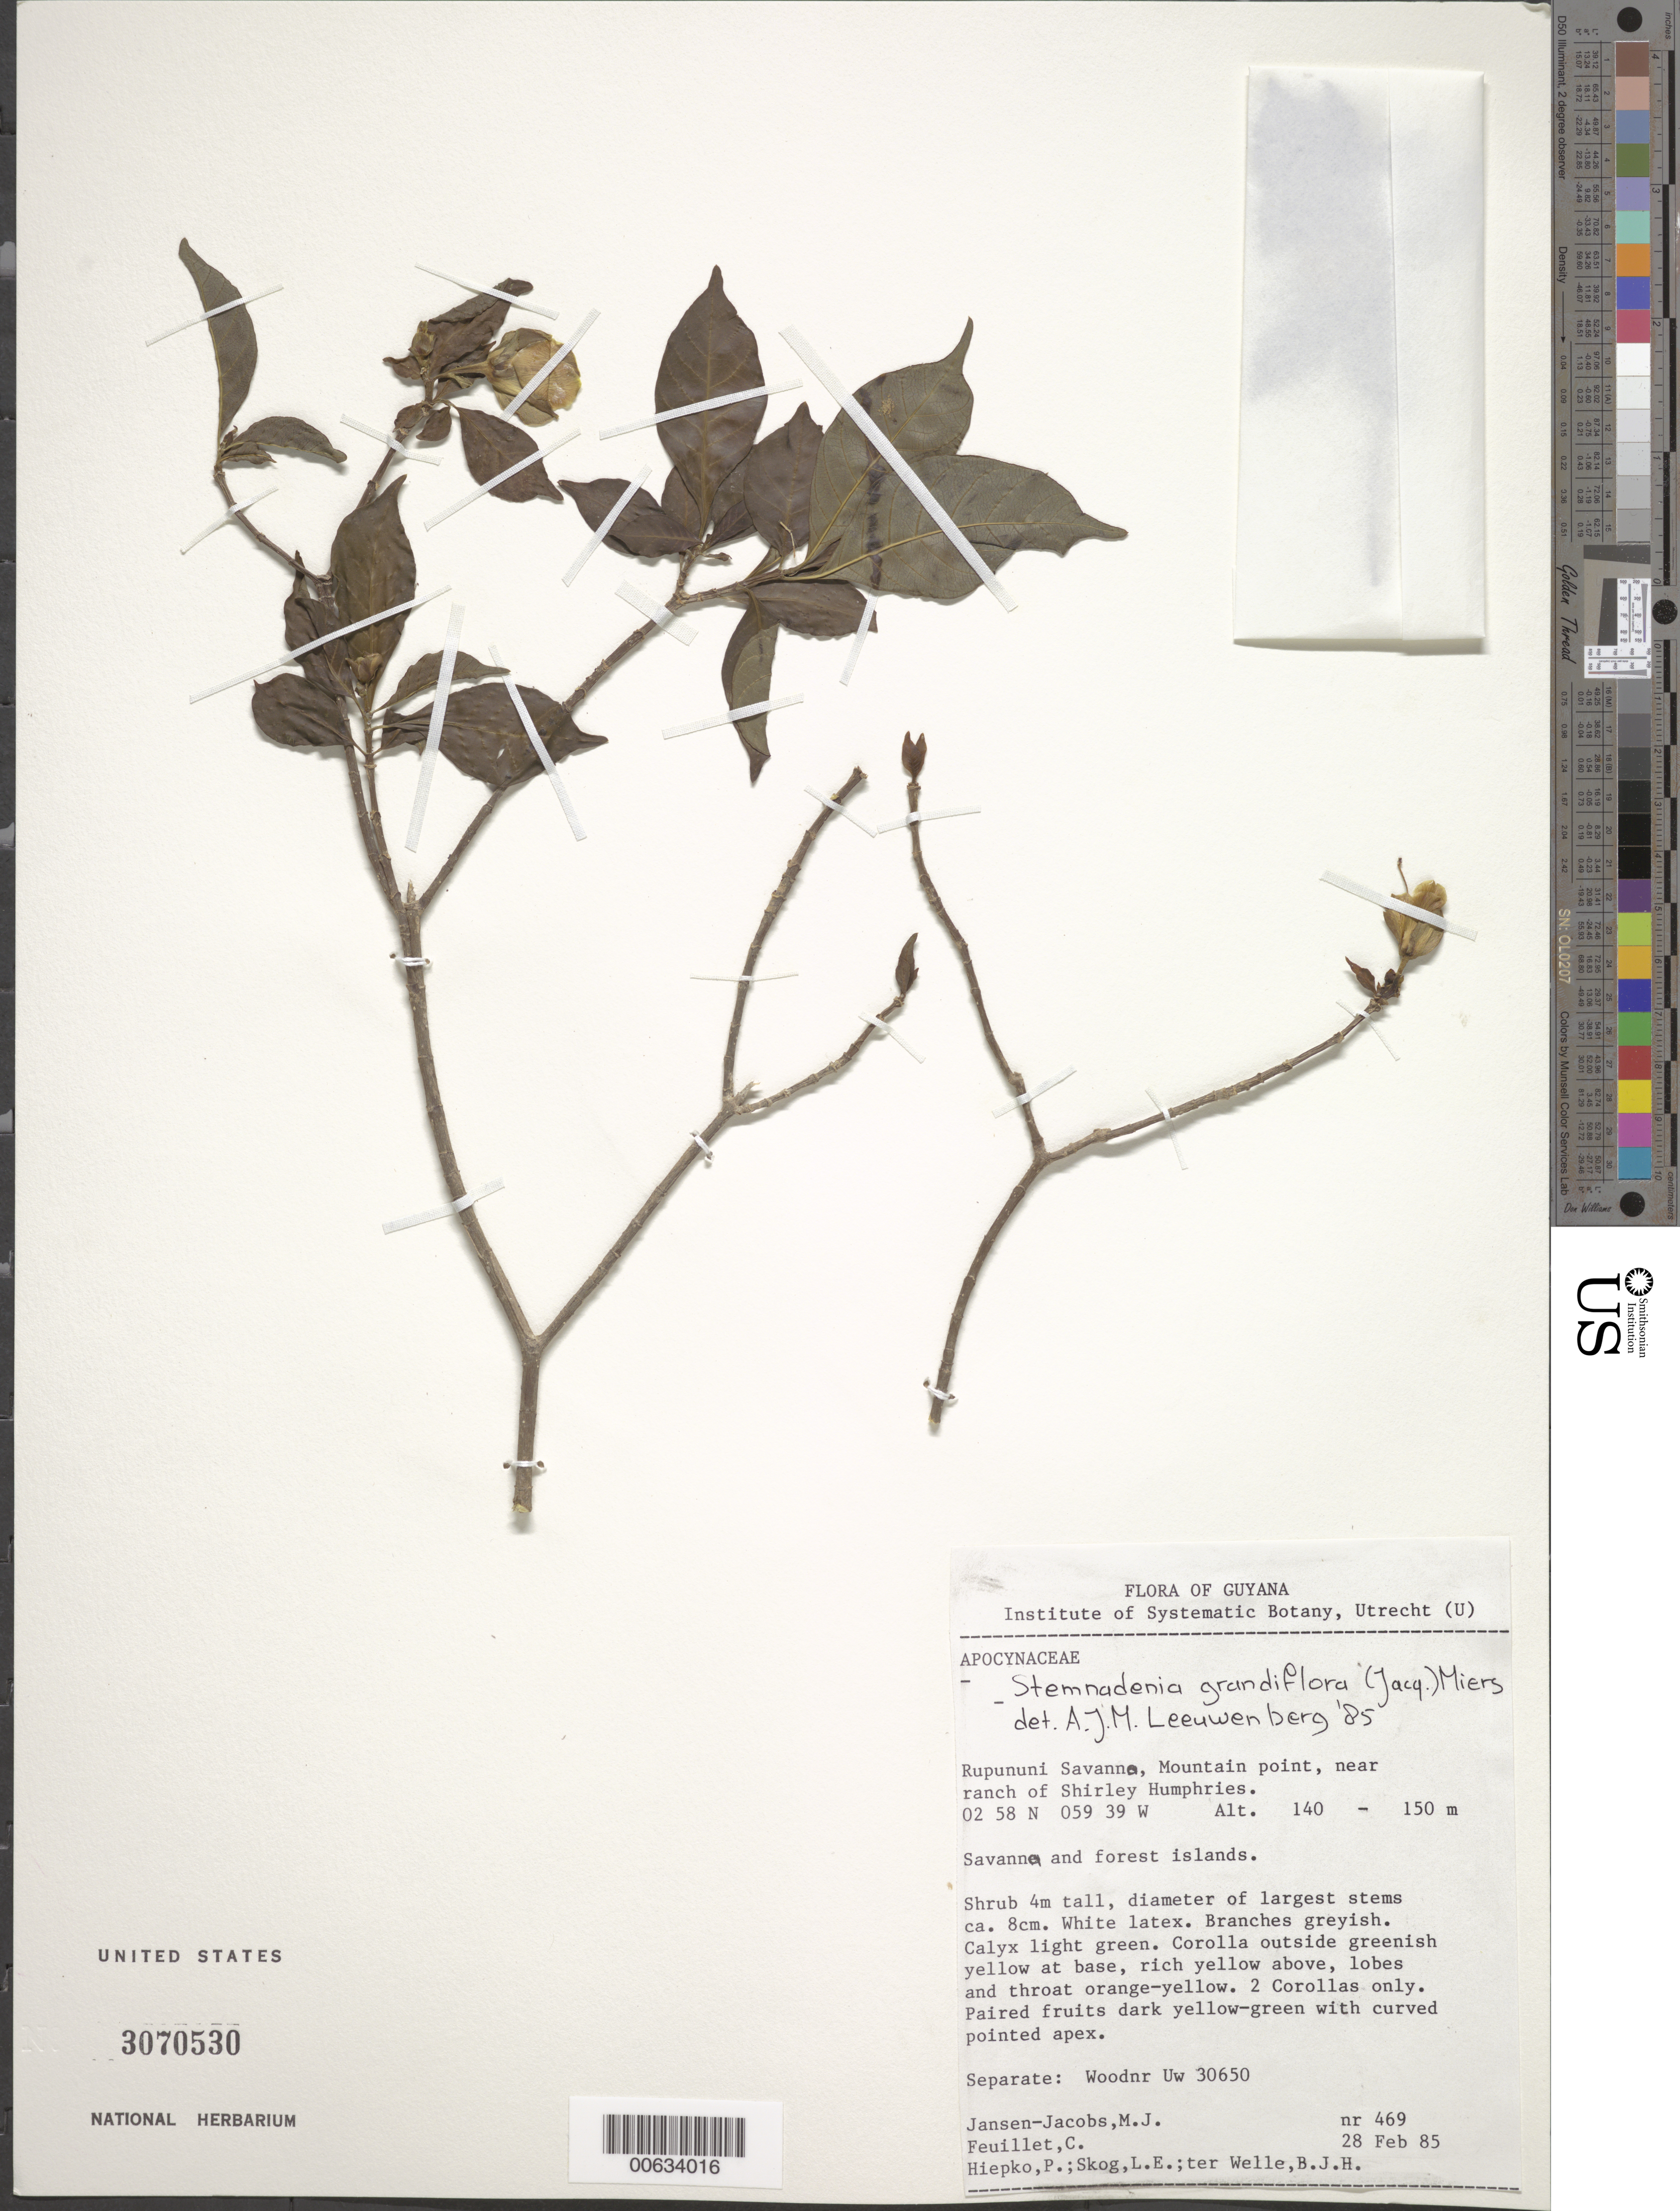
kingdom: Plantae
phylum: Tracheophyta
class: Magnoliopsida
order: Gentianales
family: Apocynaceae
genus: Stemmadenia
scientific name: Stemmadenia grandiflora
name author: (Jacq.) Miers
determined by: Leeuwenberg, A. J. M.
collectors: M. J. Jansen-Jacobs, C. Feuillet, P. H. Hiepko, L. E. Skog & B. Welle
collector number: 469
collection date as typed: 28-Feb-85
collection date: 1985-02-28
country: Guyana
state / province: U. Takutu-U. Essequibo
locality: Rupununi Savanna, Mountain Point, near ranch of Shirley Humphries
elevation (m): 140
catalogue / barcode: US 3070530